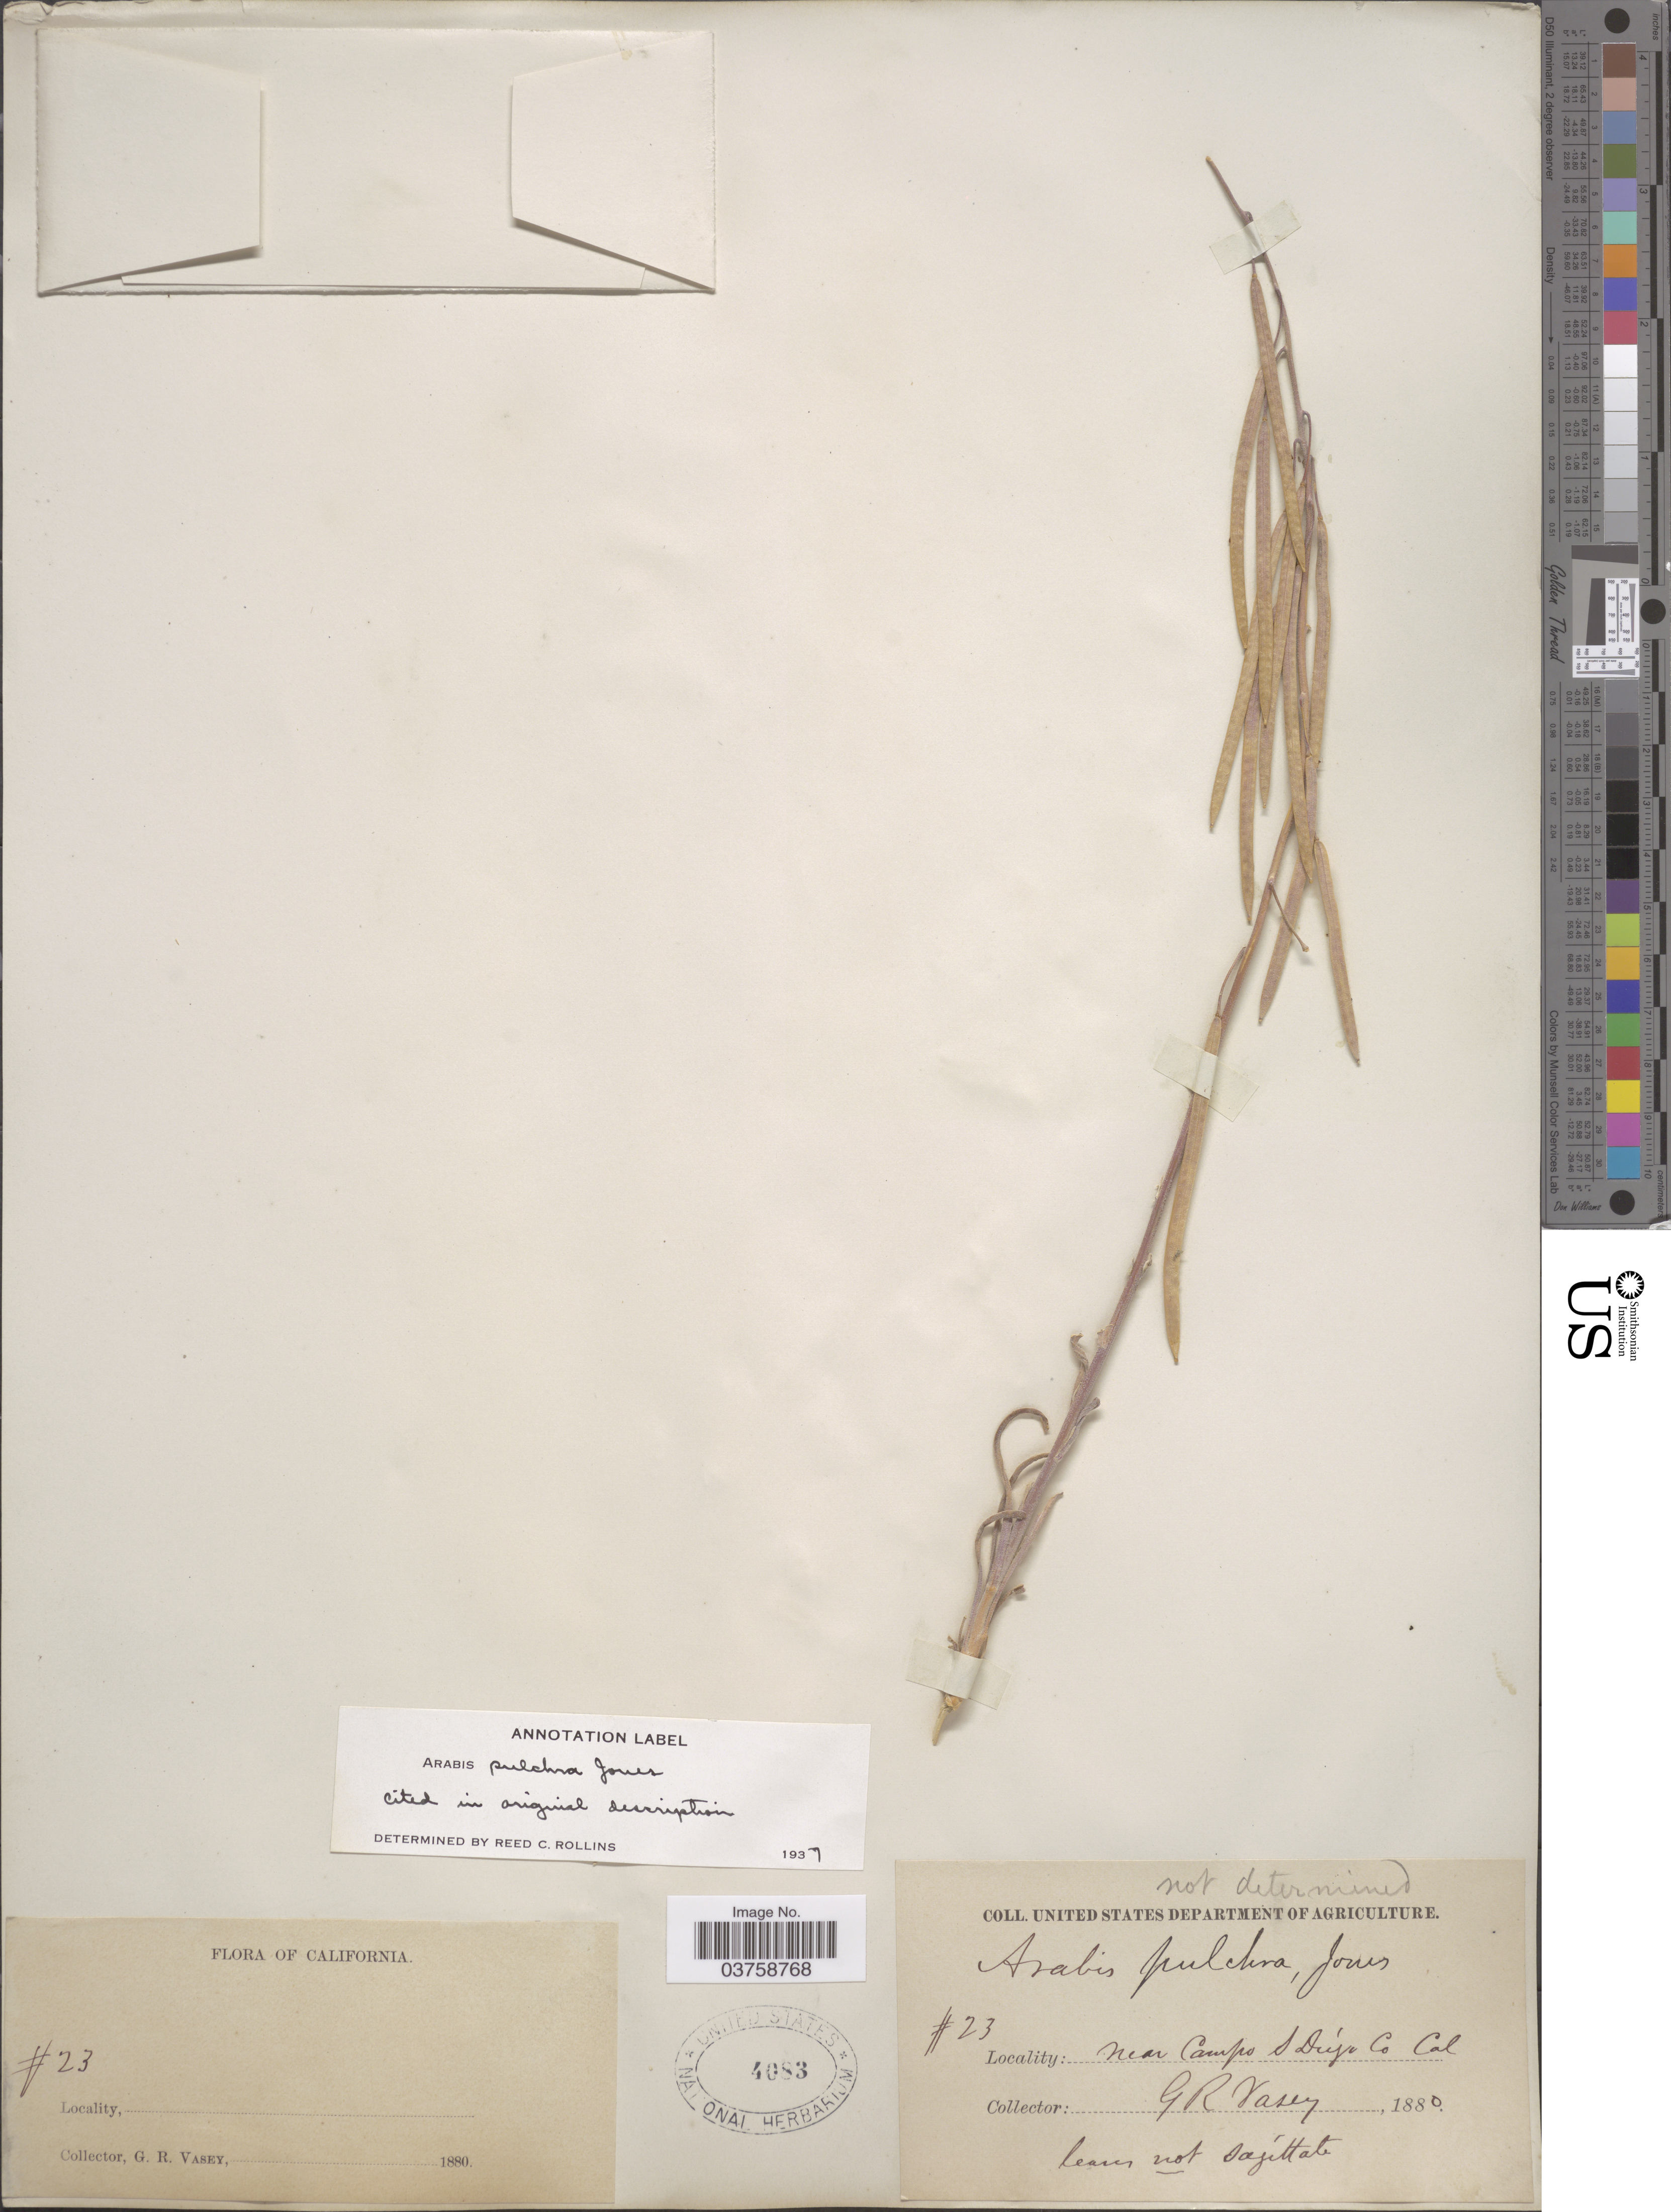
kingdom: Plantae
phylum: Tracheophyta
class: Magnoliopsida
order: Brassicales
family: Brassicaceae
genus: Arabis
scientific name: Arabis pulchra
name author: M.E. Jones ex S. Watson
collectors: G. R. Vasey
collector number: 23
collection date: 1880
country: United States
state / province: California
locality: Near Camps S Diego Co.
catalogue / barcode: US 4083